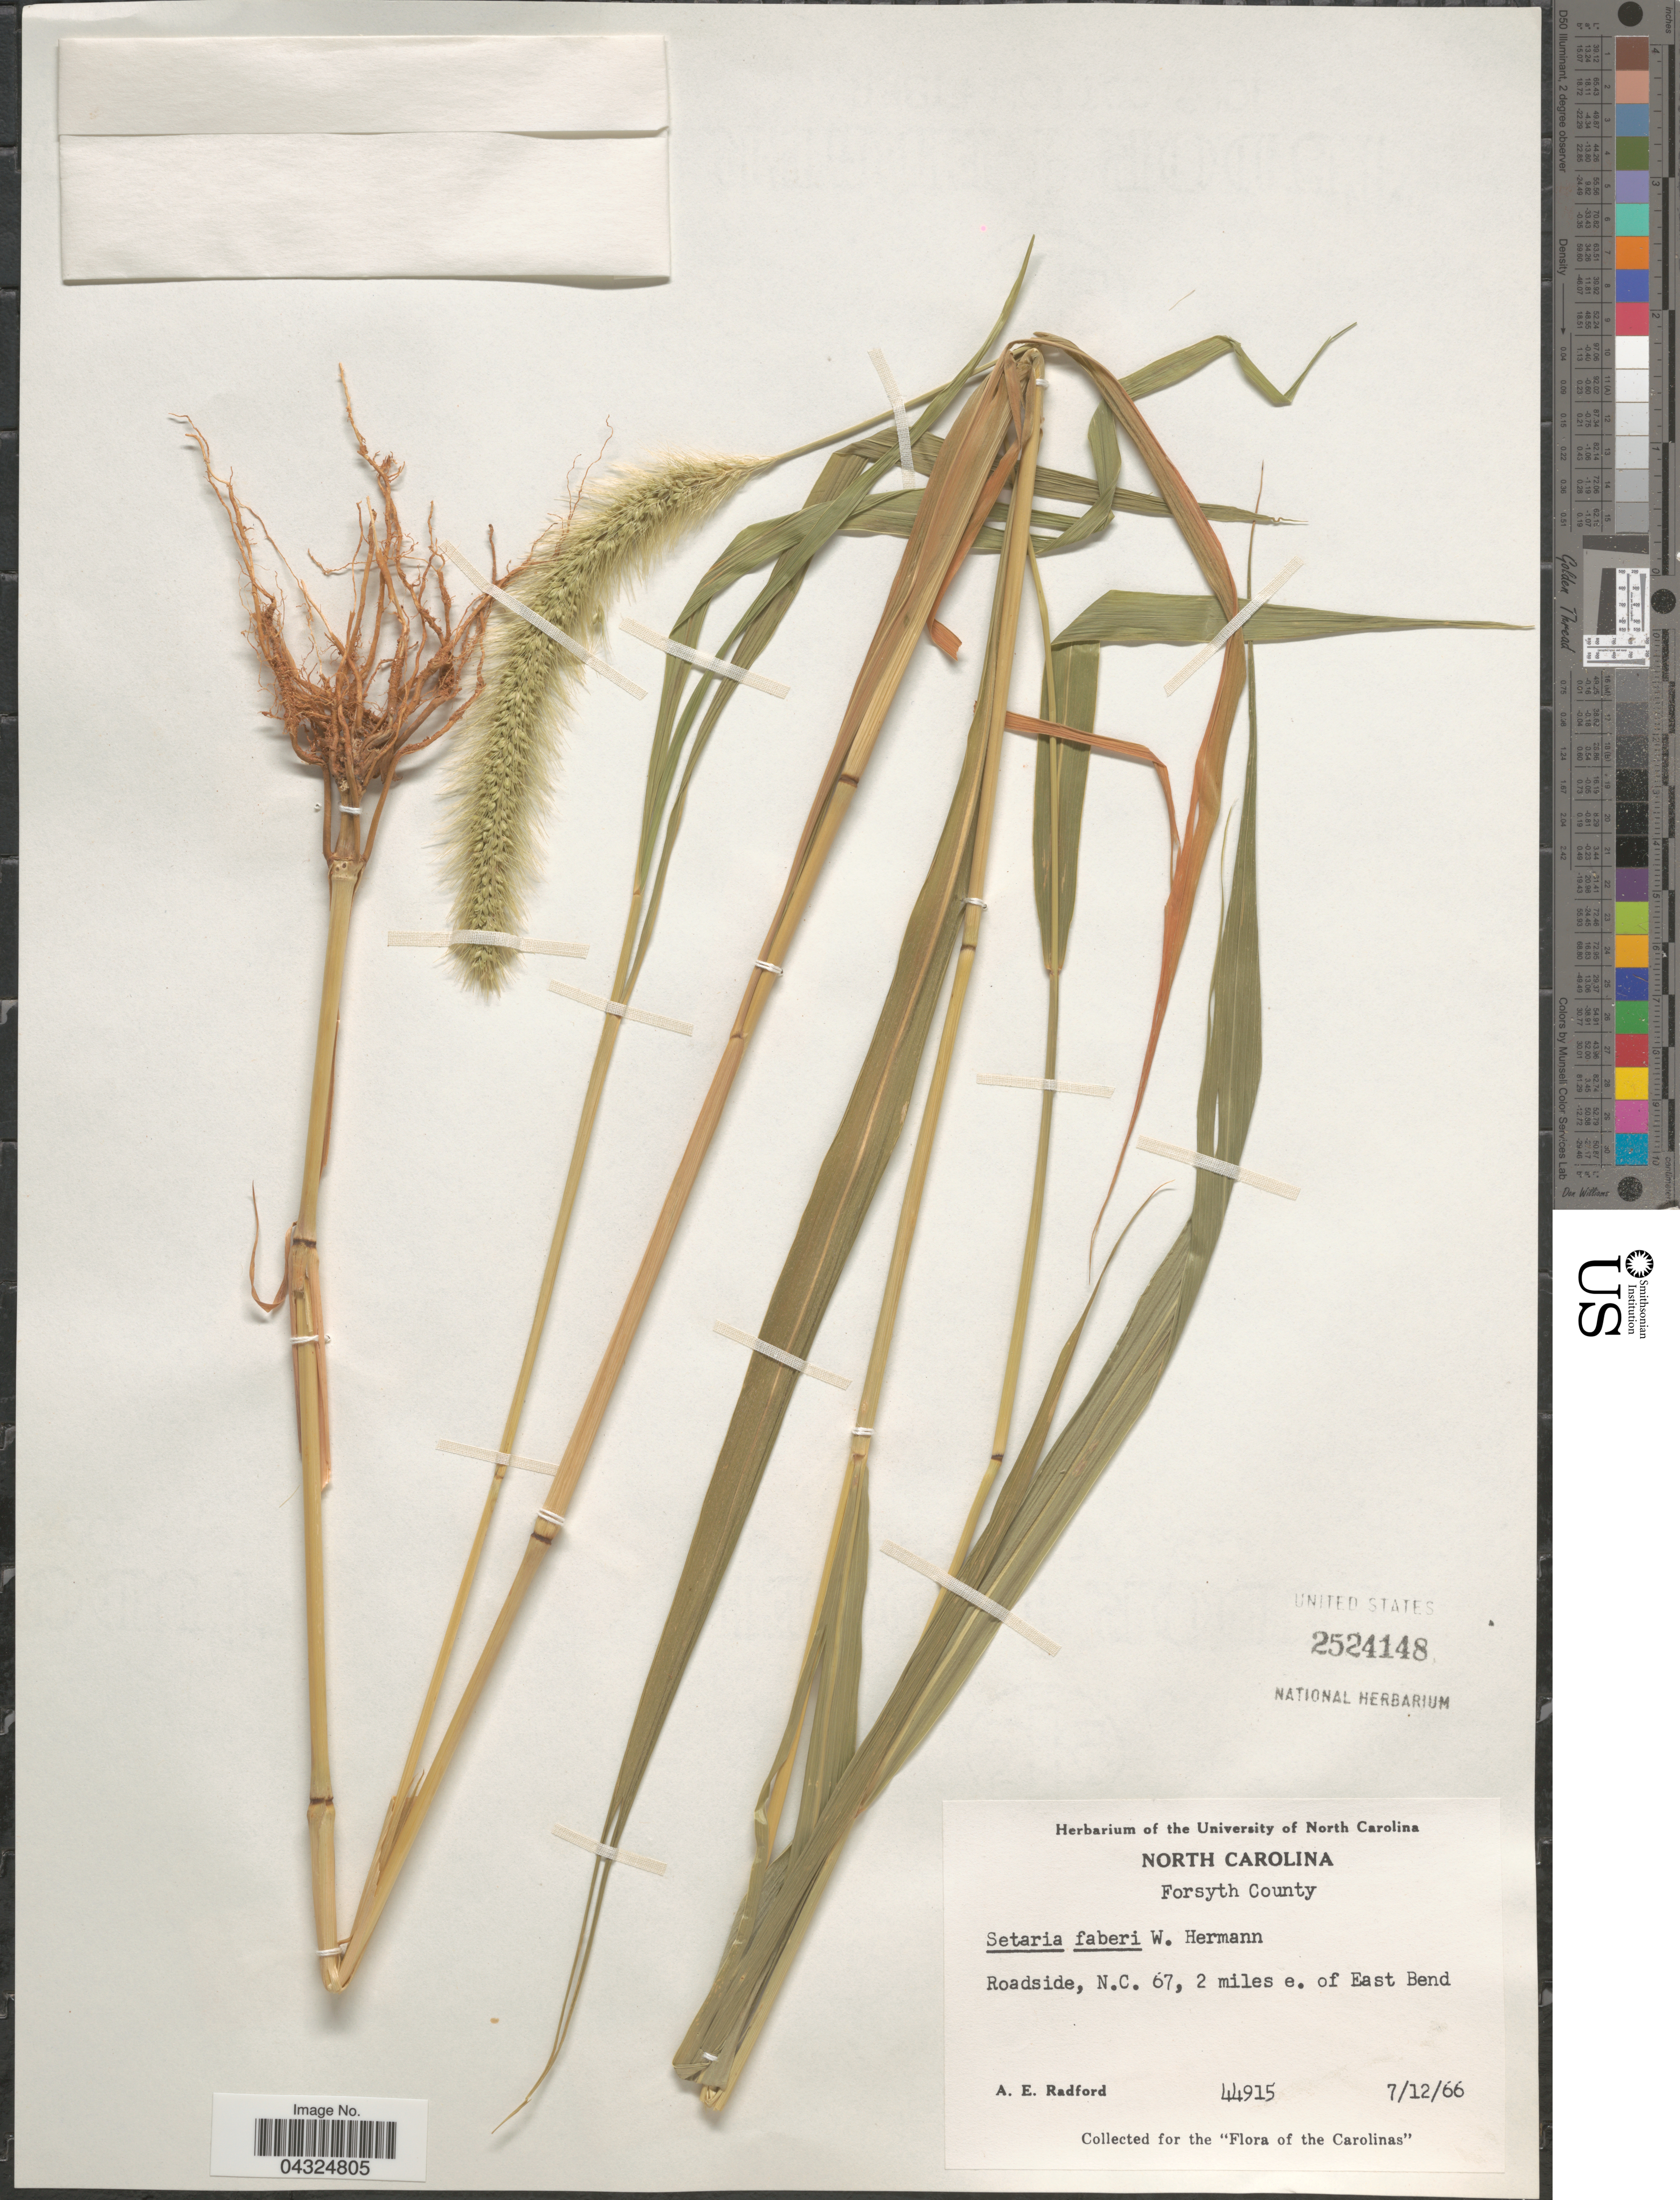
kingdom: Plantae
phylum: Tracheophyta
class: Liliopsida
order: Poales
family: Poaceae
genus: Setaria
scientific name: Setaria faberi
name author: R.A.W. Herrm.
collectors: A. E. Radford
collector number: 44915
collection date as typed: Transcribed d/m/y: 12/7/66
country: United States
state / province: North Carolina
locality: Forsyth County. Roadside, 67,2 miles e. of East Bend.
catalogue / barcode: US 2524148